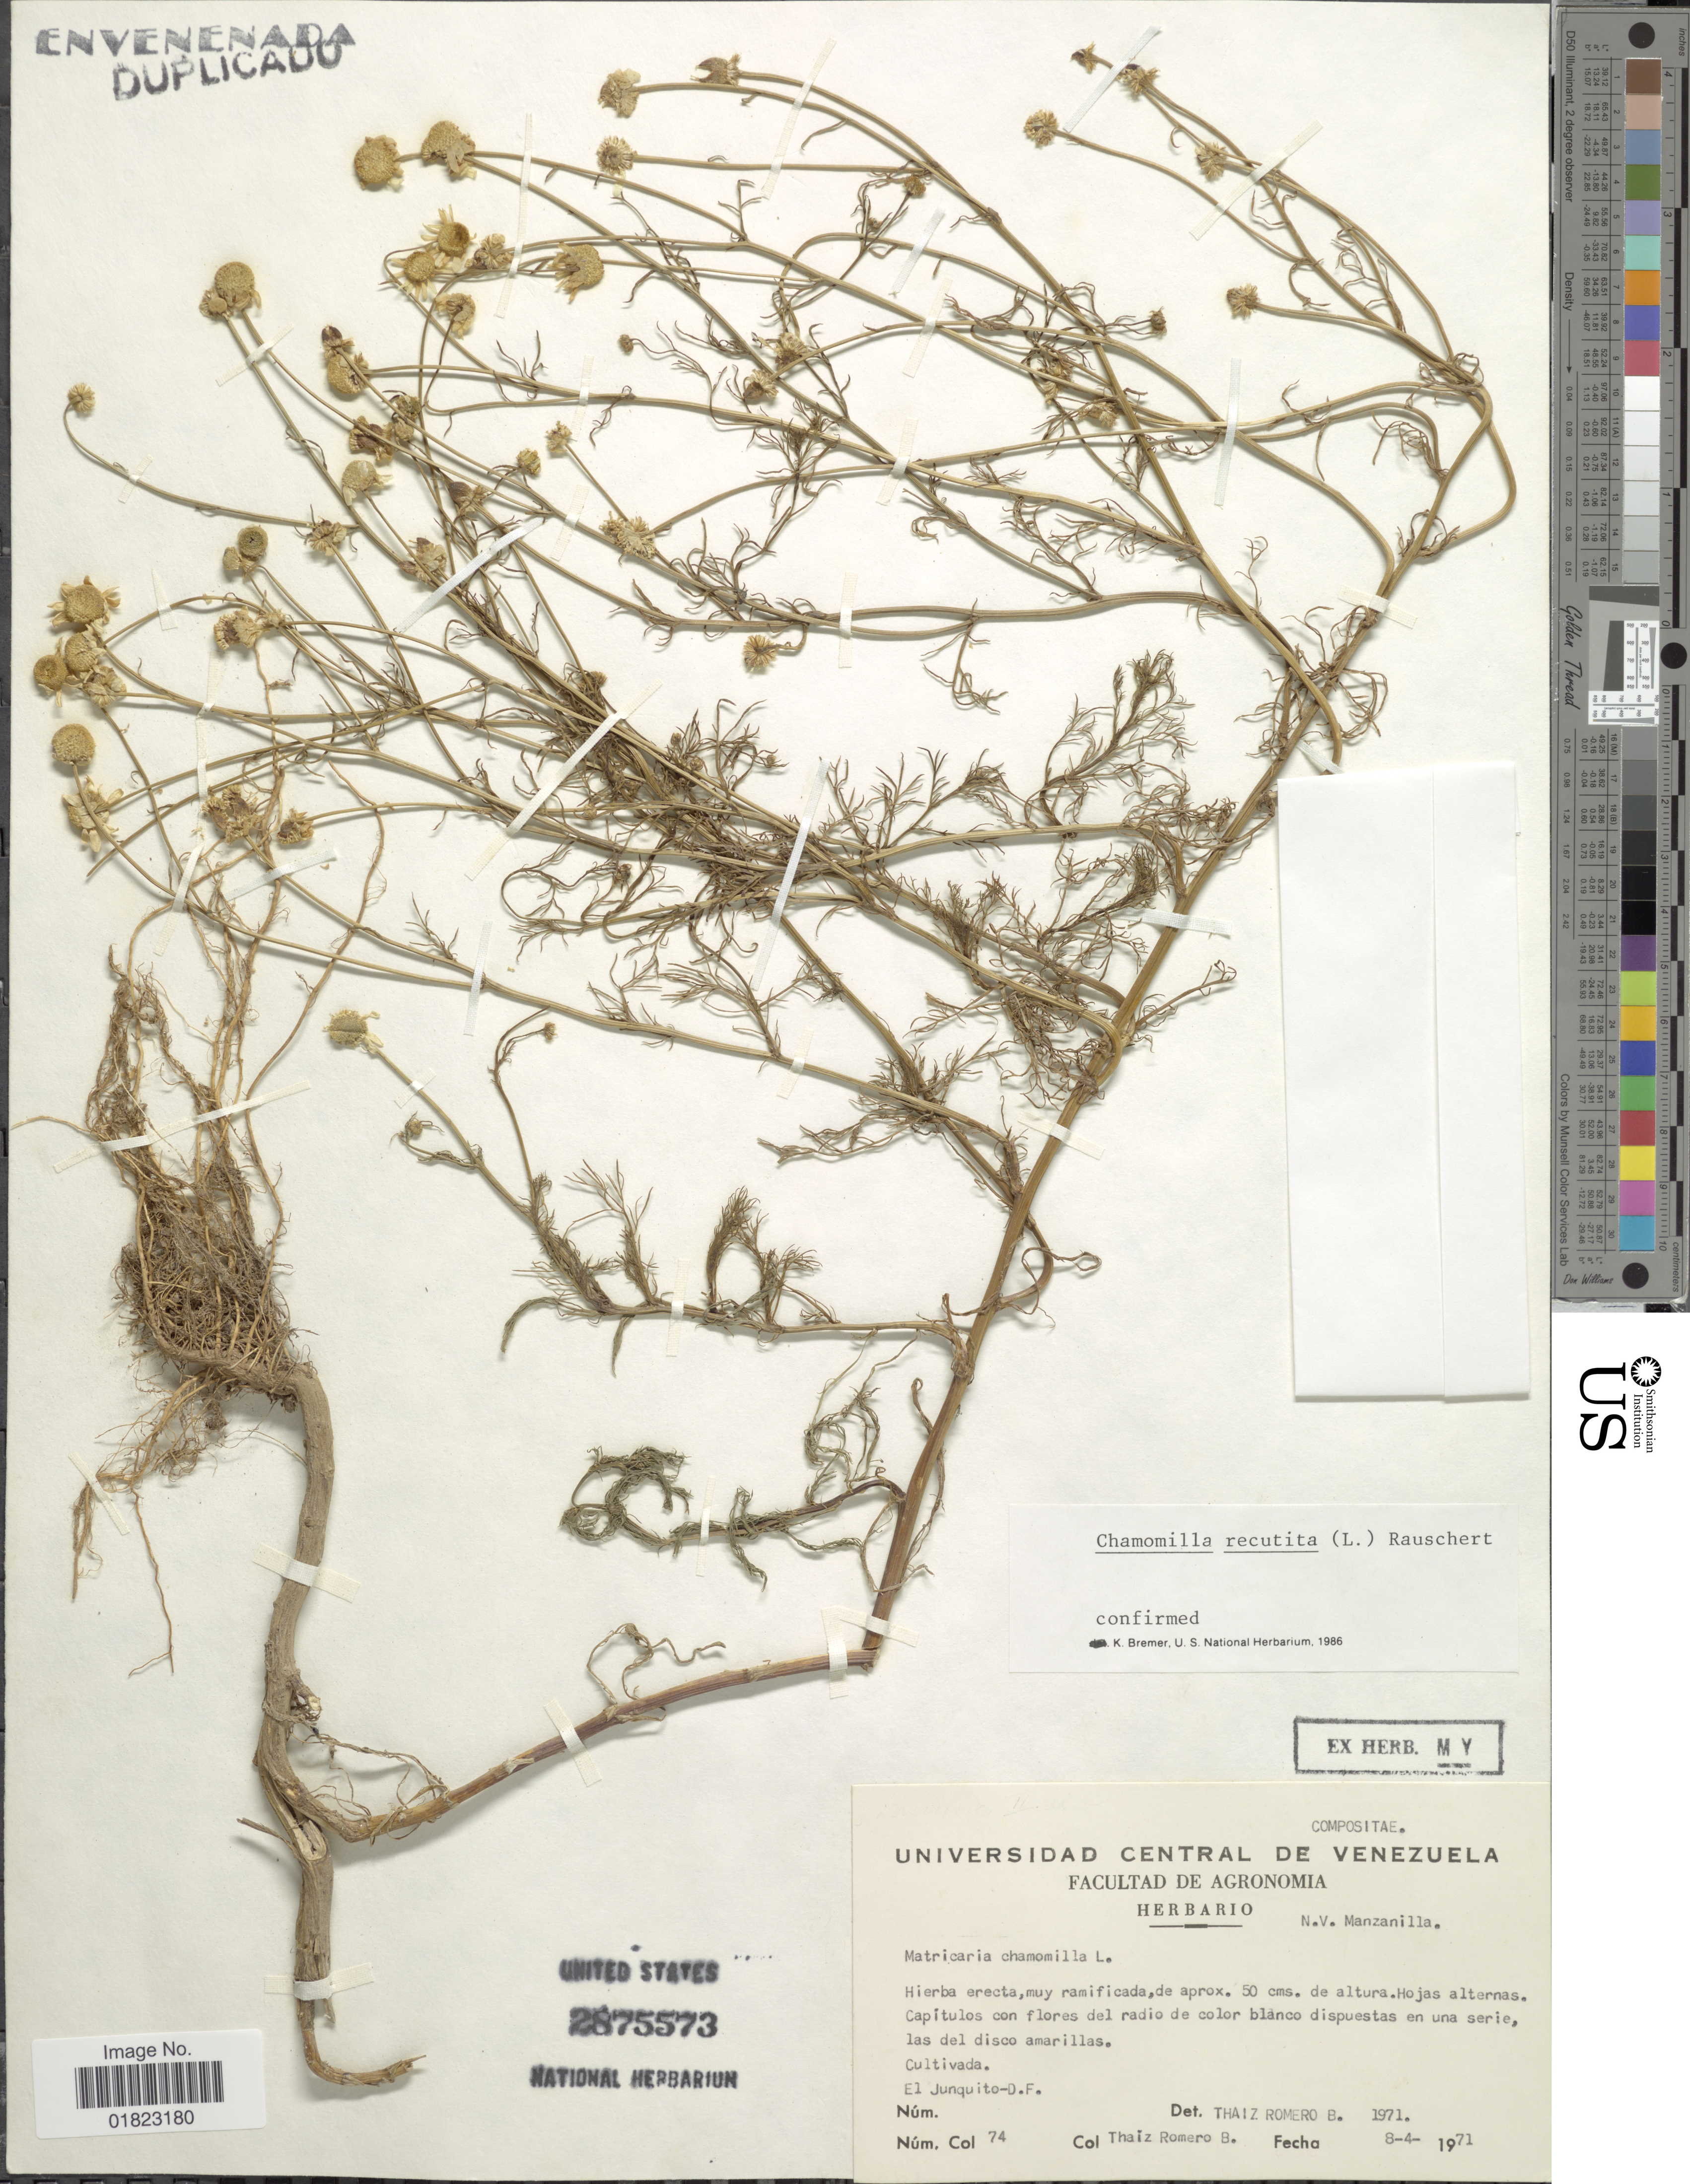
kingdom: Plantae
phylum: Tracheophyta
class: Magnoliopsida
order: Asterales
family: Asteraceae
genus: Matricaria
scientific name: Matricaria recutita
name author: L.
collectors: T. Romero B.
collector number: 74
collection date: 1971-04-08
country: Venezuela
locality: El Junquito-D. F. N.V. Manzinilla.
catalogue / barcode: US 2875573